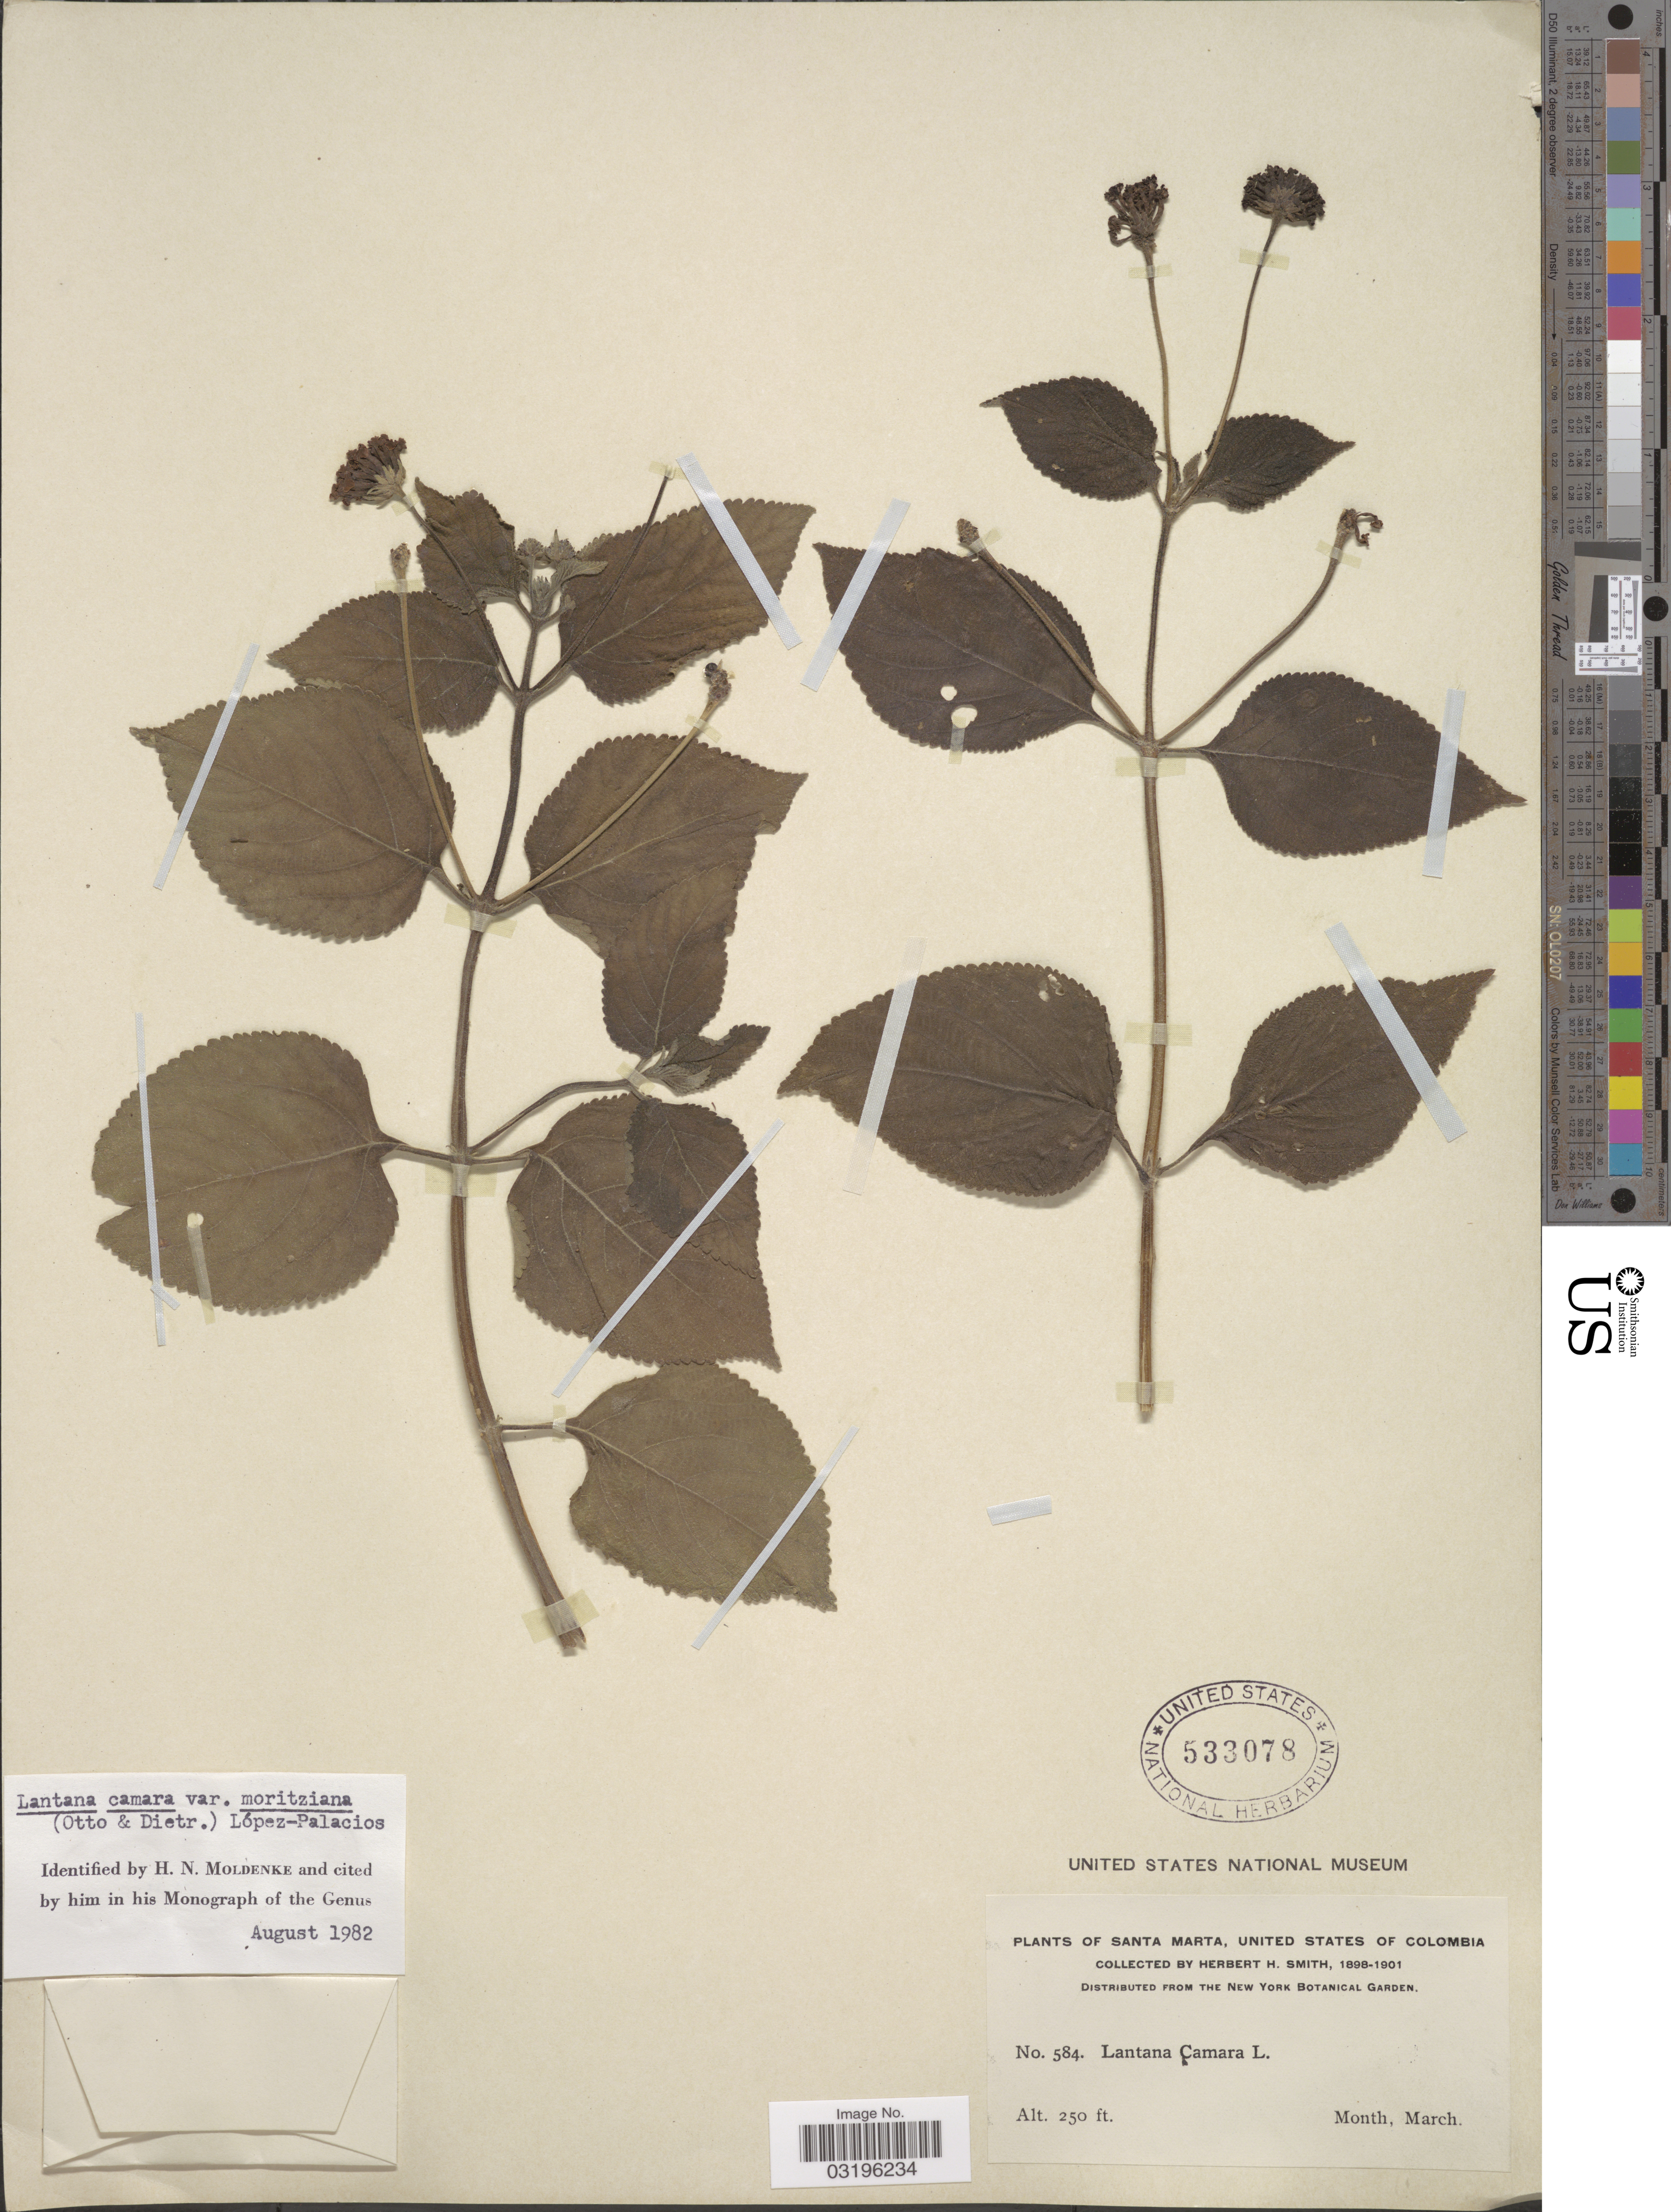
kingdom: Plantae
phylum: Tracheophyta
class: Magnoliopsida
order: Lamiales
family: Verbenaceae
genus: Lantana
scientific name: Lantana camara var. moritziana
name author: (Otto & A. Dietr.) López-Pal.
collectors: Herbert H. Smith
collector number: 584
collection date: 1898-03/1901-03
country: Colombia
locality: Santa Marta.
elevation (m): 76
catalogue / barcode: US 533078